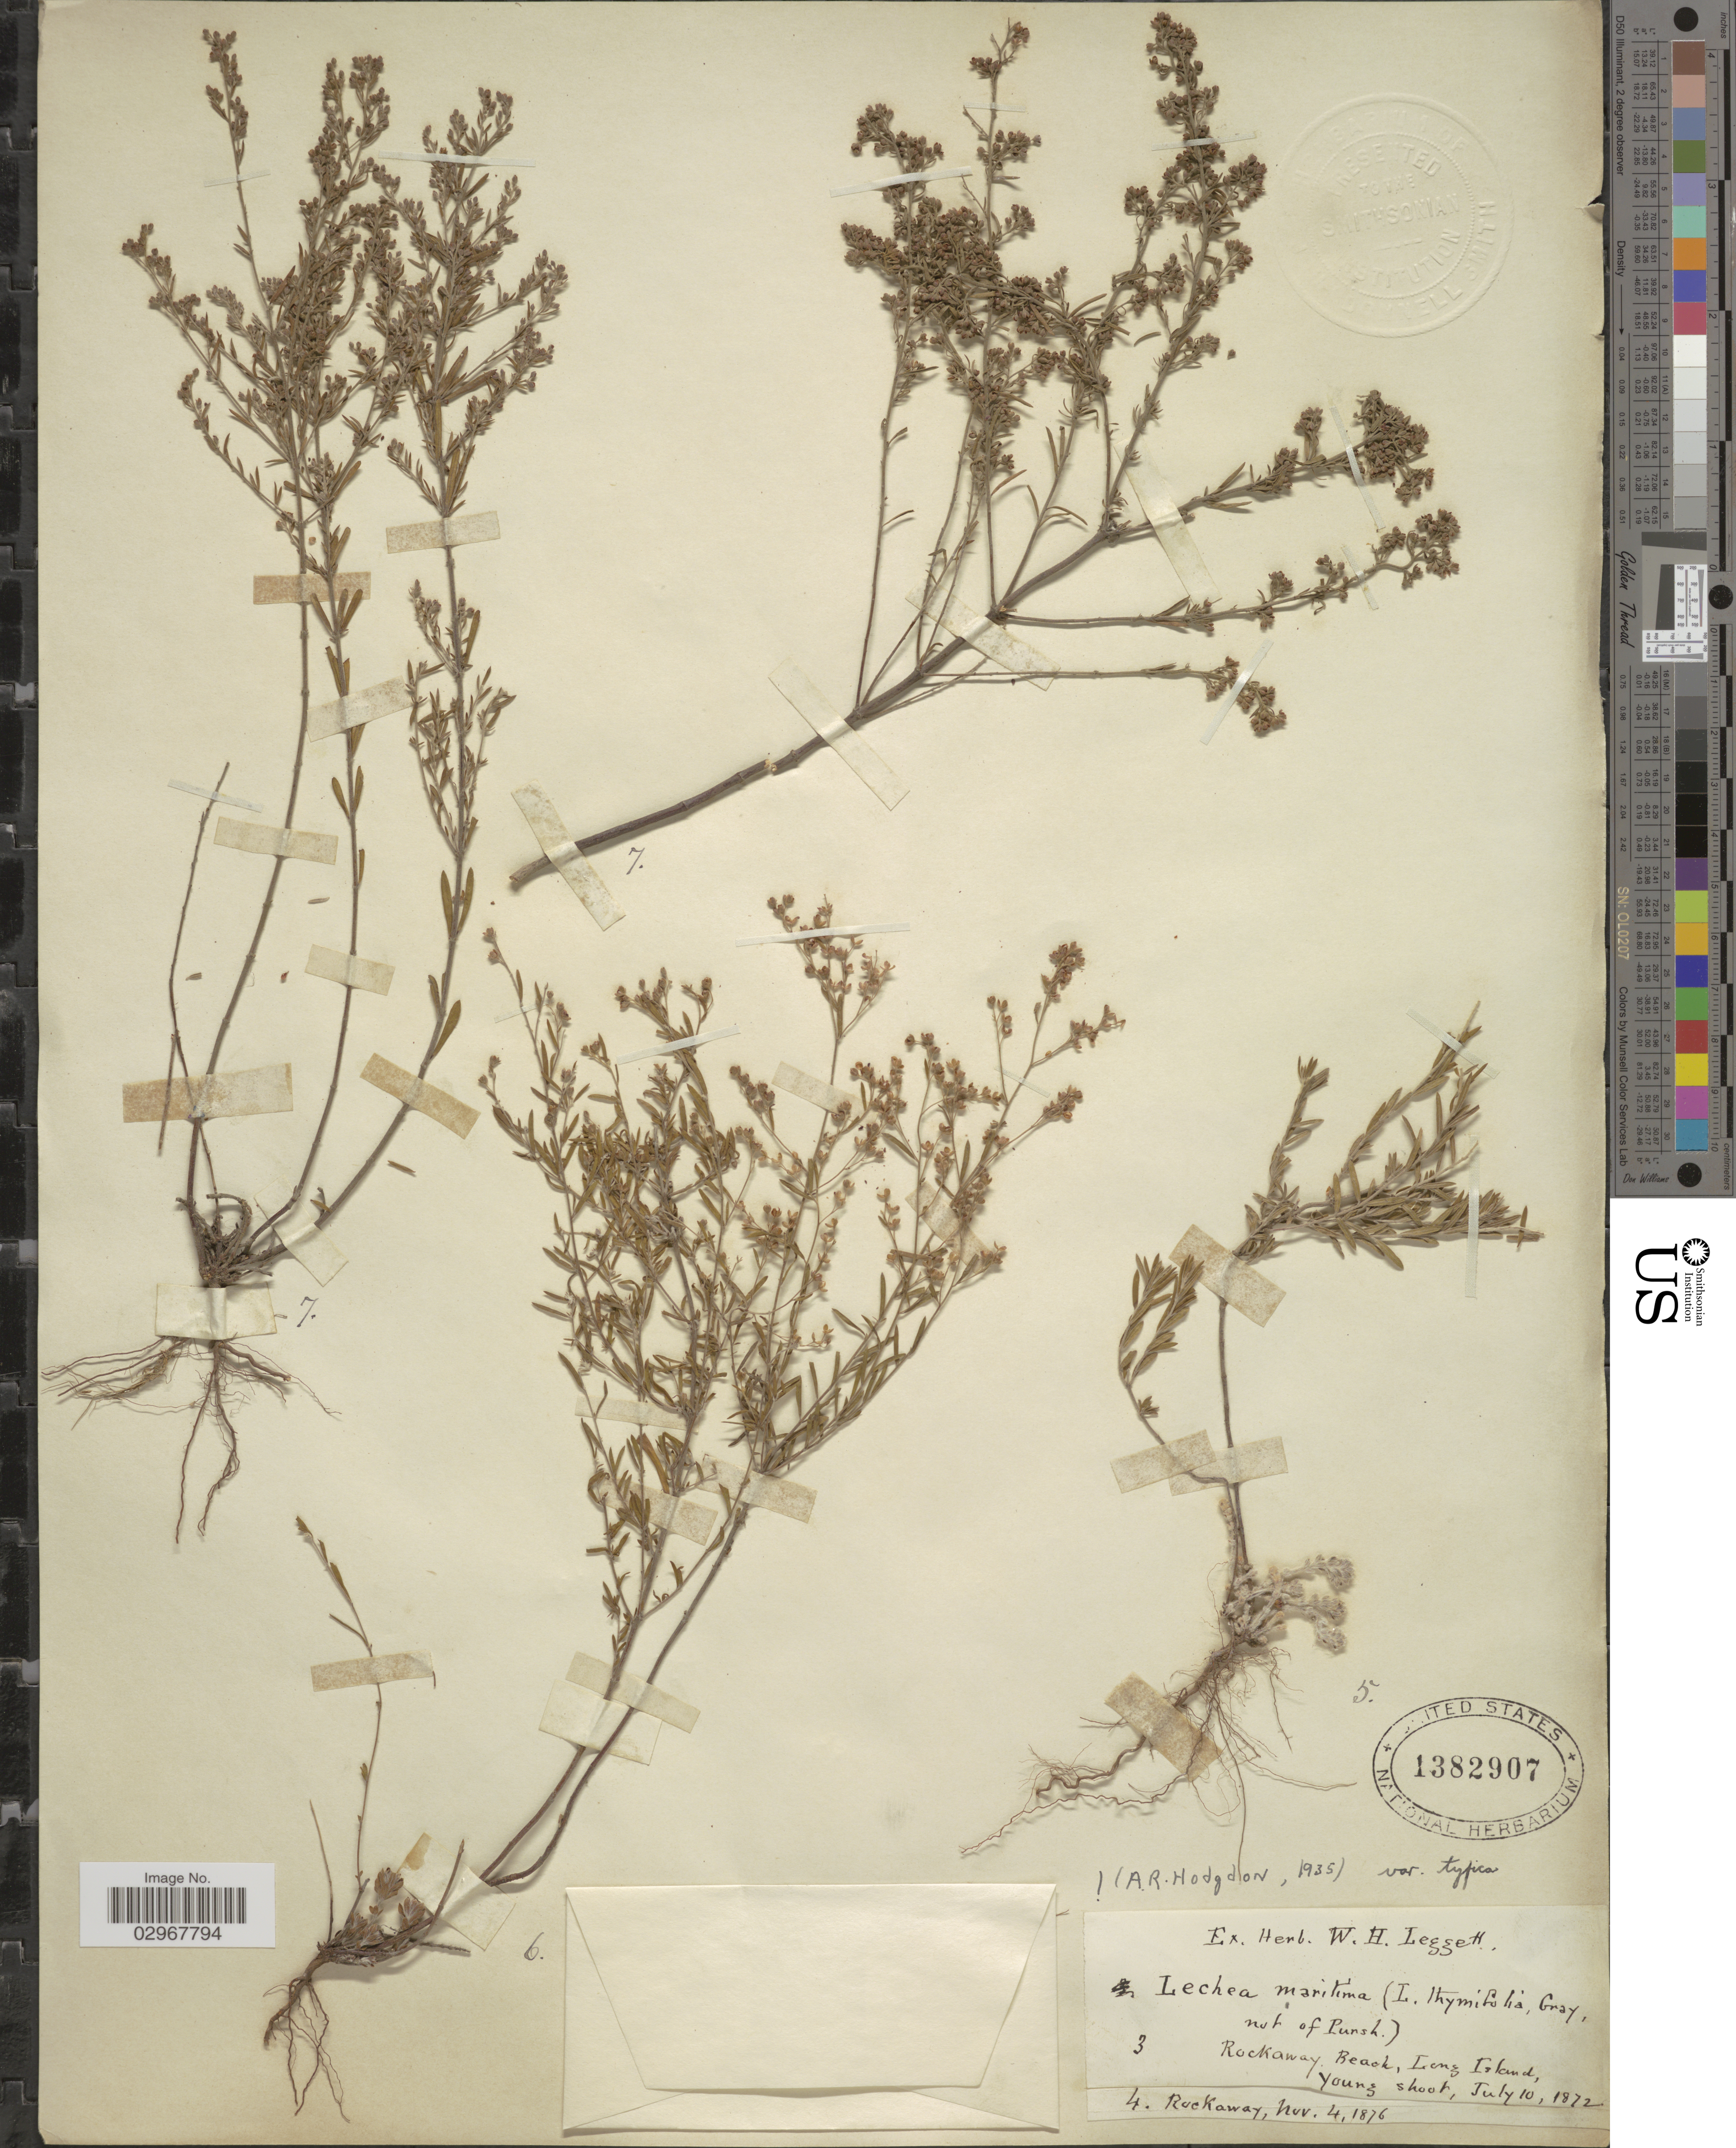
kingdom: Plantae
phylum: Tracheophyta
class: Magnoliopsida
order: Malvales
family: Cistaceae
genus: Lechea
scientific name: Lechea maritima var. typica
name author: Hodgdon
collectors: Ex herb. W. H. Leggett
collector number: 3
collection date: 1872-07-10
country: United States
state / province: New York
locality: Rockaway Beach, Long Island, Young shoot.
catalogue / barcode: US 1382907